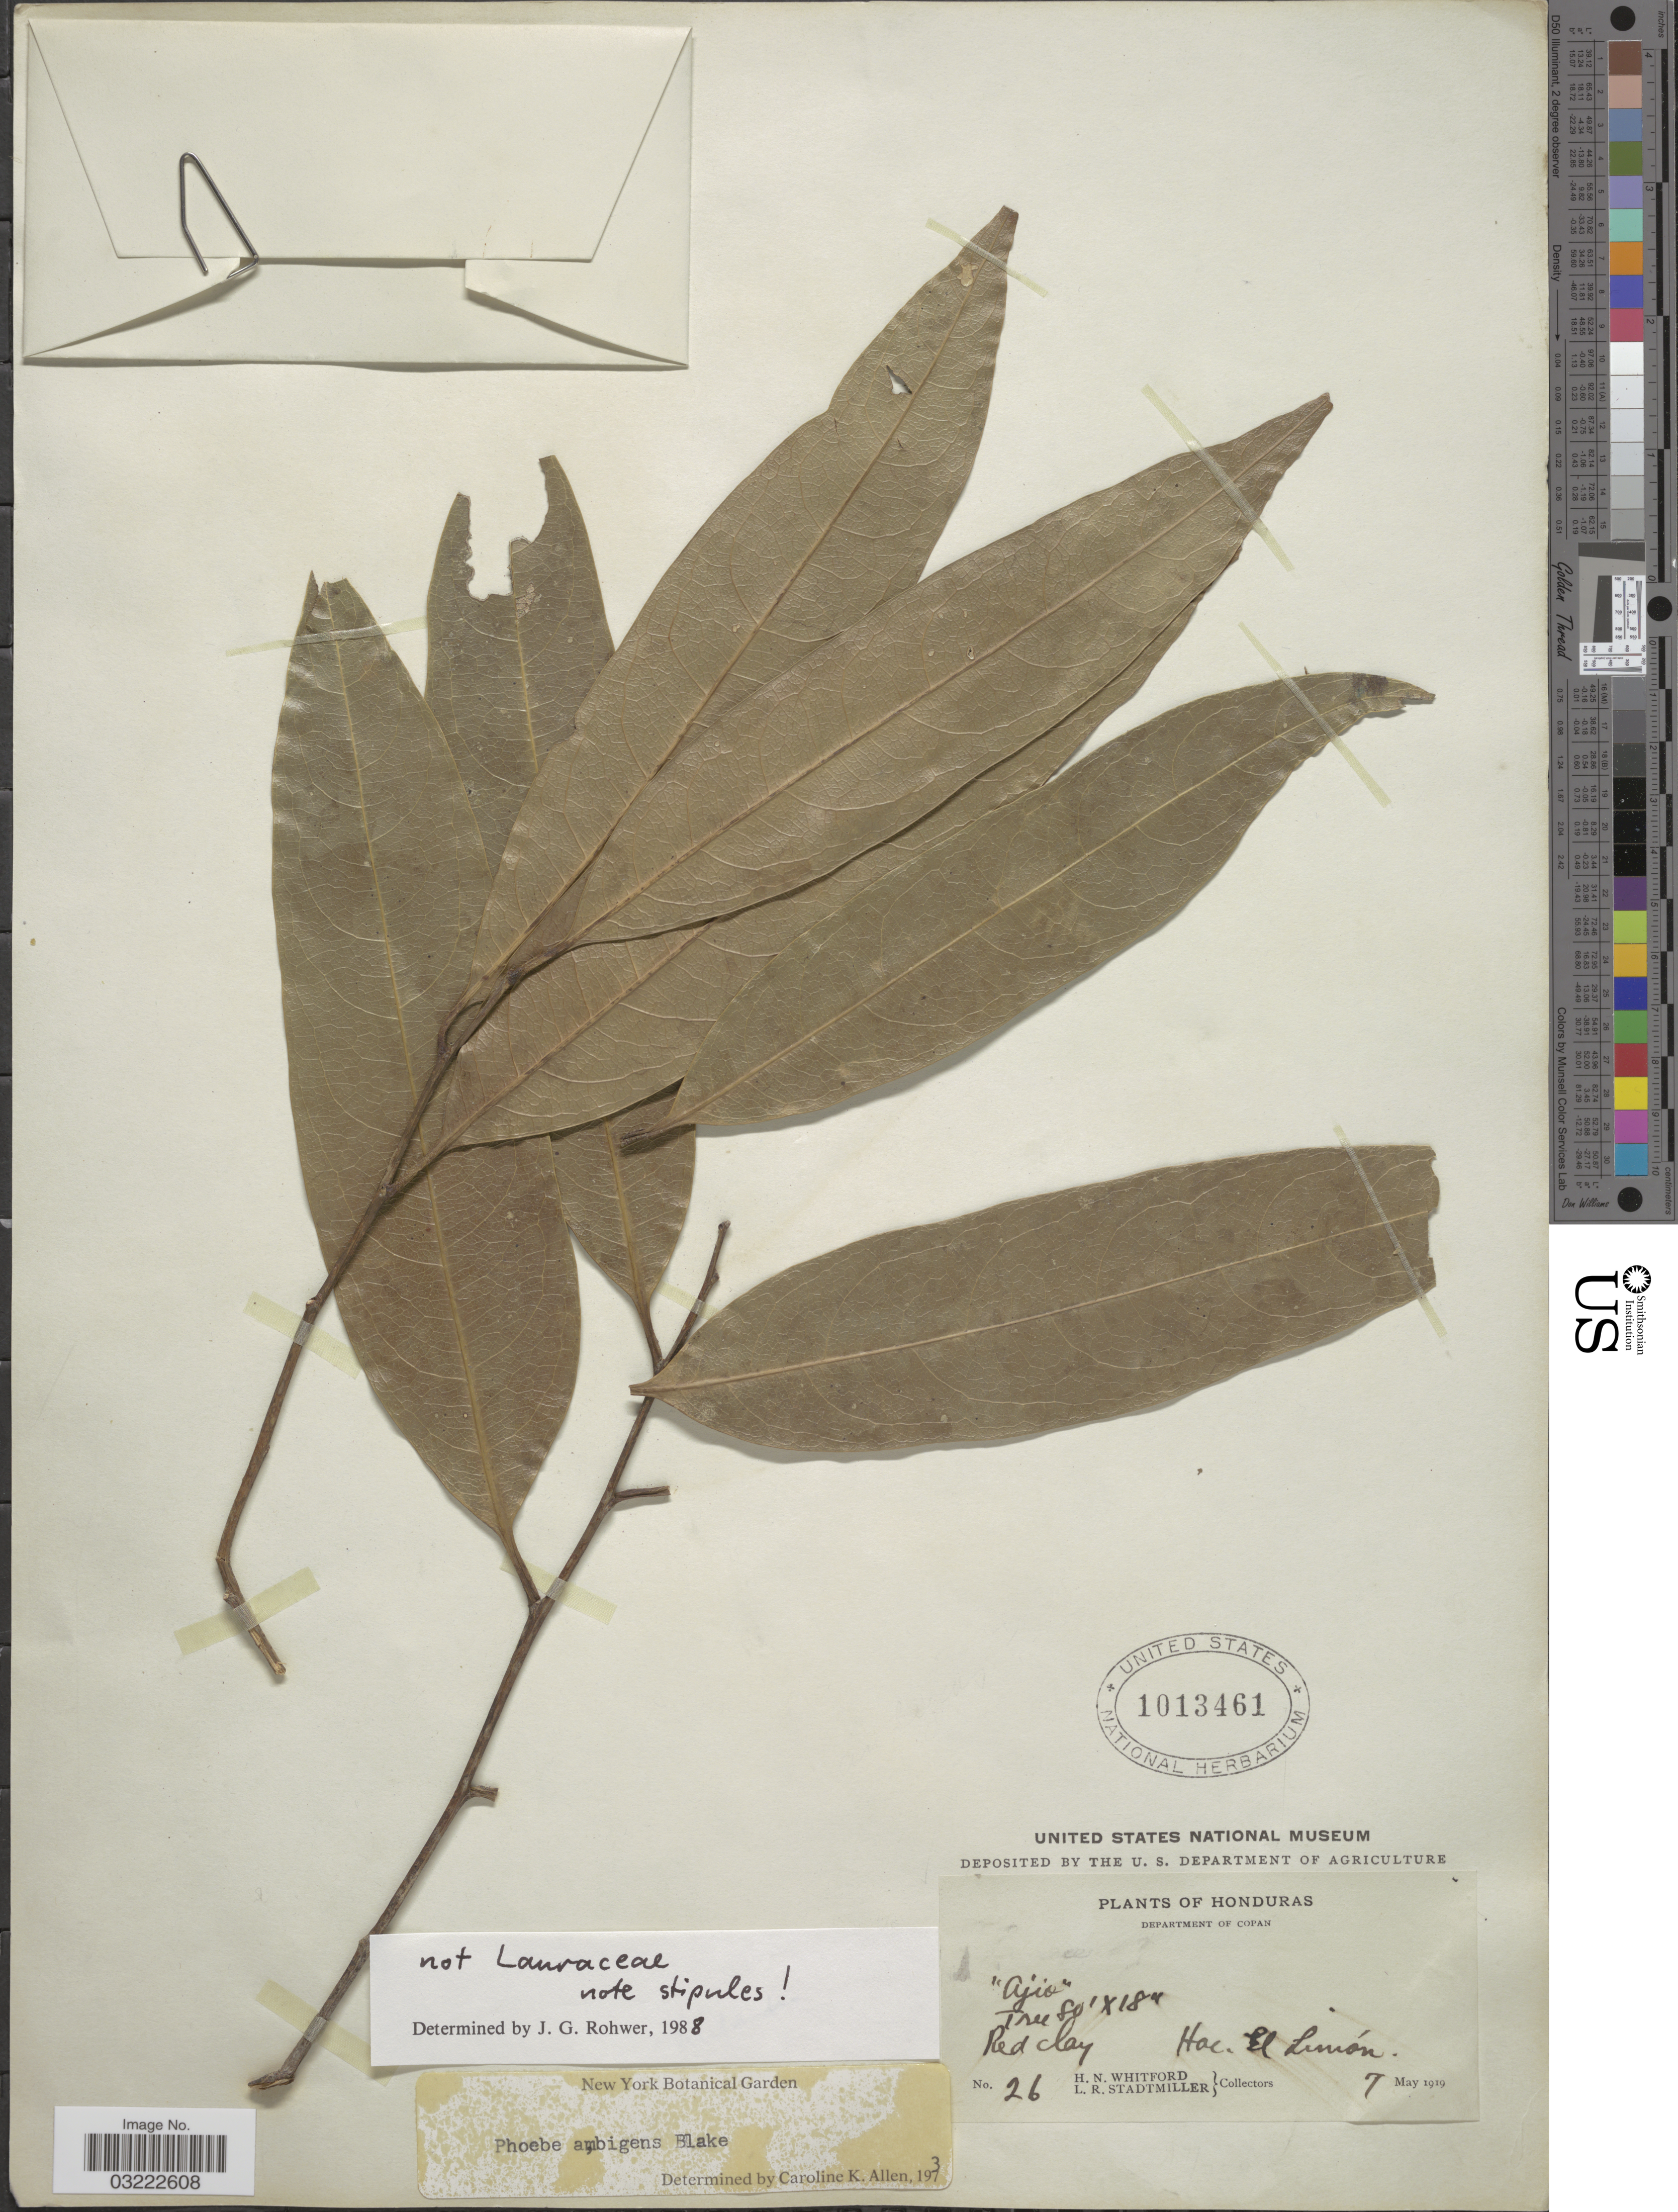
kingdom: Plantae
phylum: Tracheophyta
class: Magnoliopsida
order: Malpighiales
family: Putranjivaceae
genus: Drypetes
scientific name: Drypetes sp.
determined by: Londoño-Echeverri, Y.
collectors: H. N. Whitford & L. Stadtmiller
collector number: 26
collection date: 1919-05-07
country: Honduras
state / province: Copán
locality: Department of Copan, Hac. El Limón.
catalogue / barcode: US 1013461